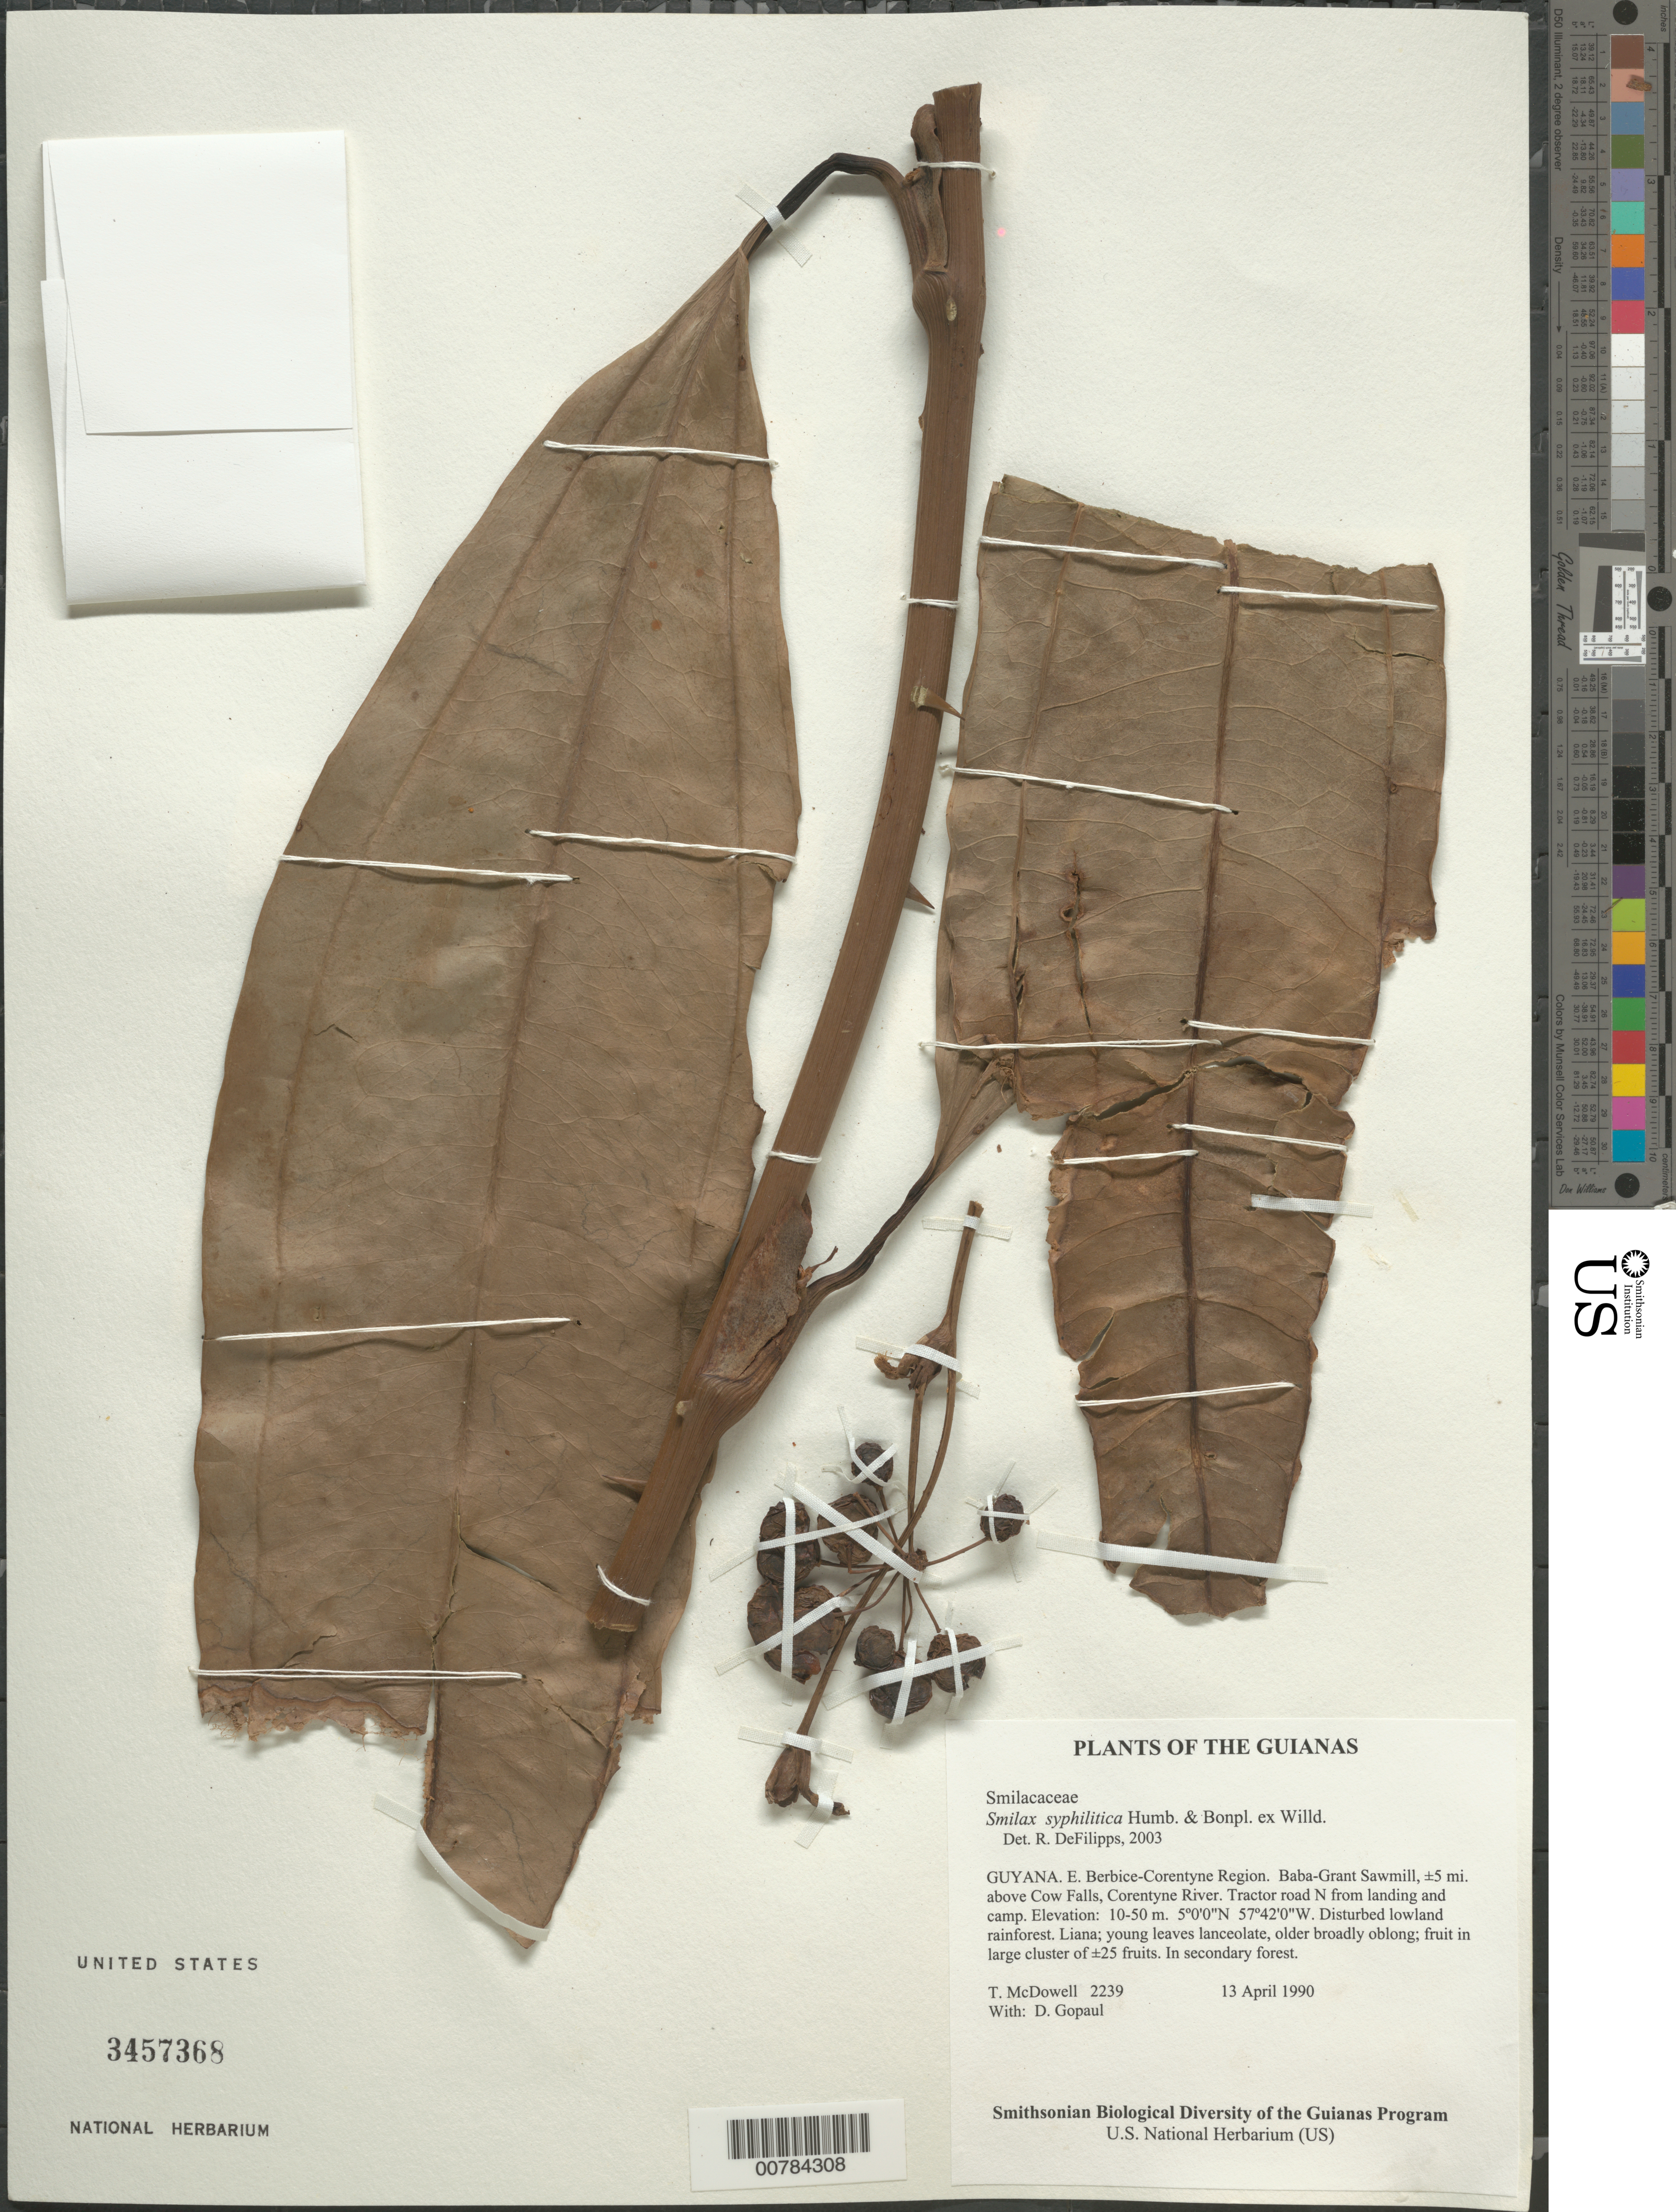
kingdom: Plantae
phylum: Tracheophyta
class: Liliopsida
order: Liliales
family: Smilacaceae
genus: Smilax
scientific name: Smilax syphilitica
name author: Humb. & Bonpl.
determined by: DeFilipps, R. A.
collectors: T. McDowell & D. Gopaul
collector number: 2239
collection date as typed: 13 April 1990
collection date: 1990-04-13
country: Guyana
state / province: E. Berbice-Corentyne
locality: Baba-Grant Sawmill, ±5 mi. above Cow Falls, Corentyne River. Tractor road N from landing and camp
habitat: Disturbed lowland rainforest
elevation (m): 10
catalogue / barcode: US 3457368